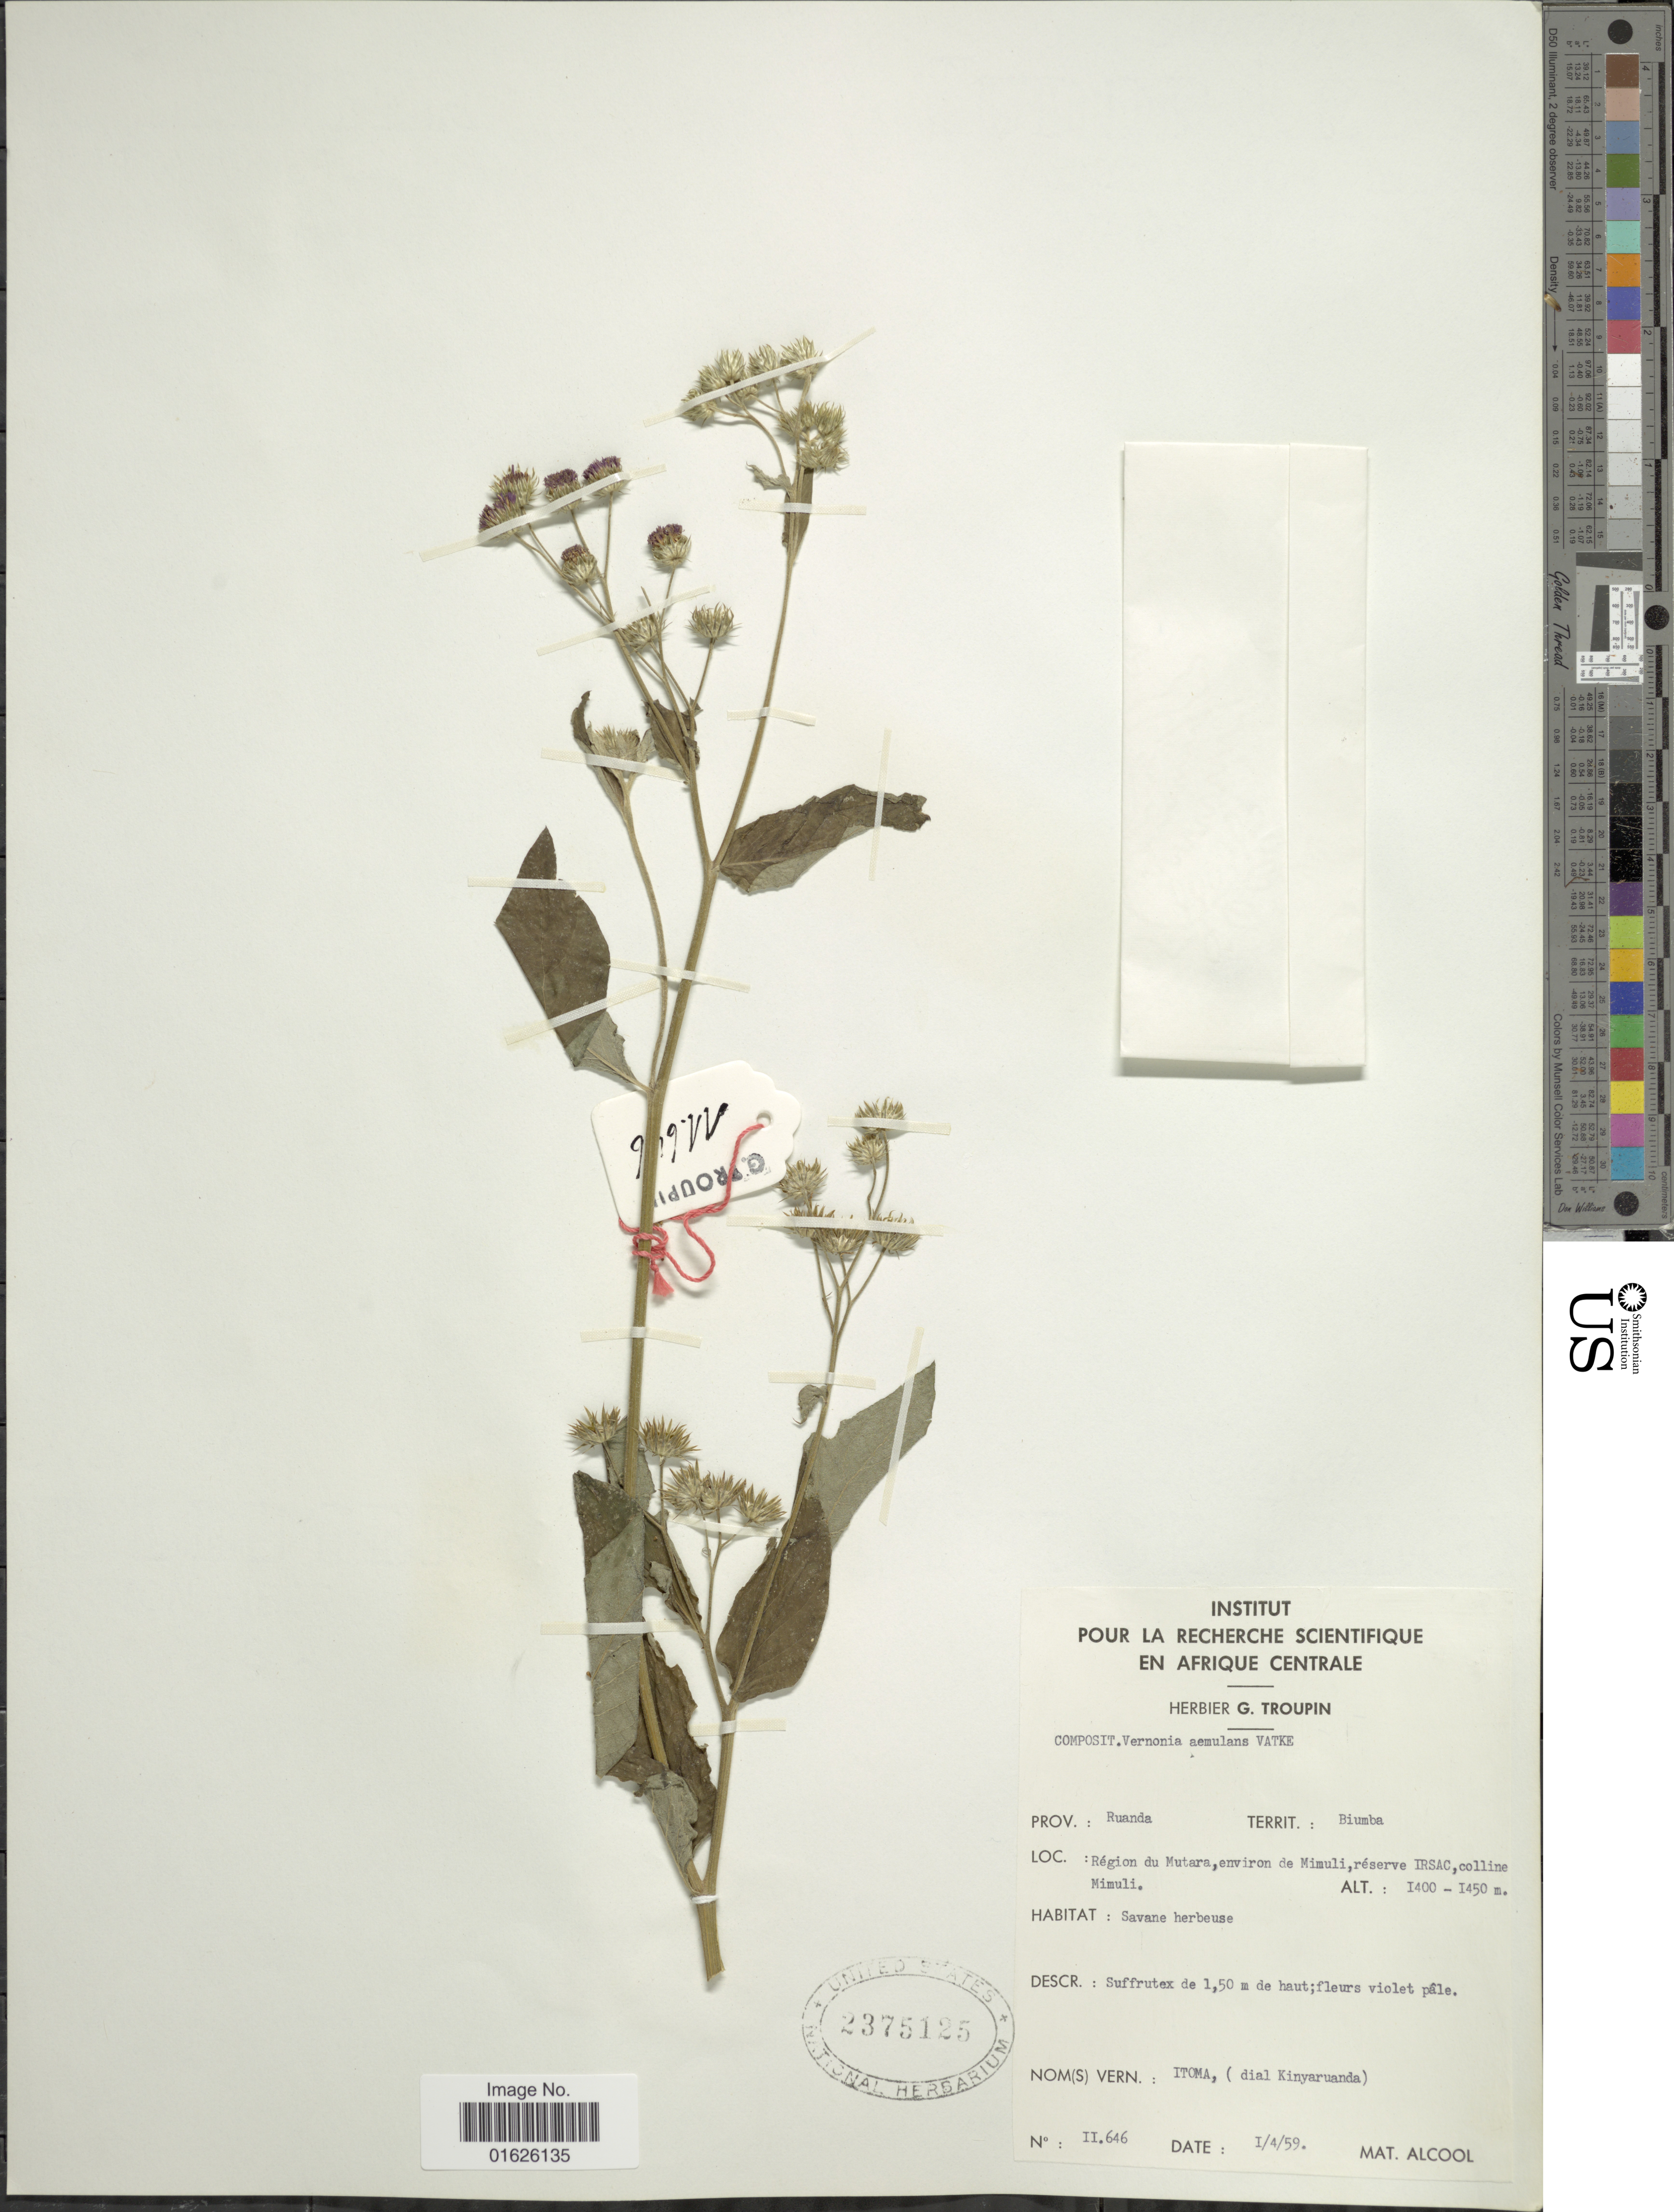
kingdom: Plantae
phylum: Tracheophyta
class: Magnoliopsida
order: Asterales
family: Asteraceae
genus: Vernoniastrum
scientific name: Vernoniastrum aemulans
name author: (Vatke) H. Rob.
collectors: ex herb. G. Troupin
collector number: II 646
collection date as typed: Transcribed d/m/y: 1/4/59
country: Rwanda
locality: Prov. Ruanda, Territ.: Biumba, Region du Mutara, environ de Mimuli, reserve IRSAC, colline Mimuli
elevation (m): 1400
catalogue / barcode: US 2375125